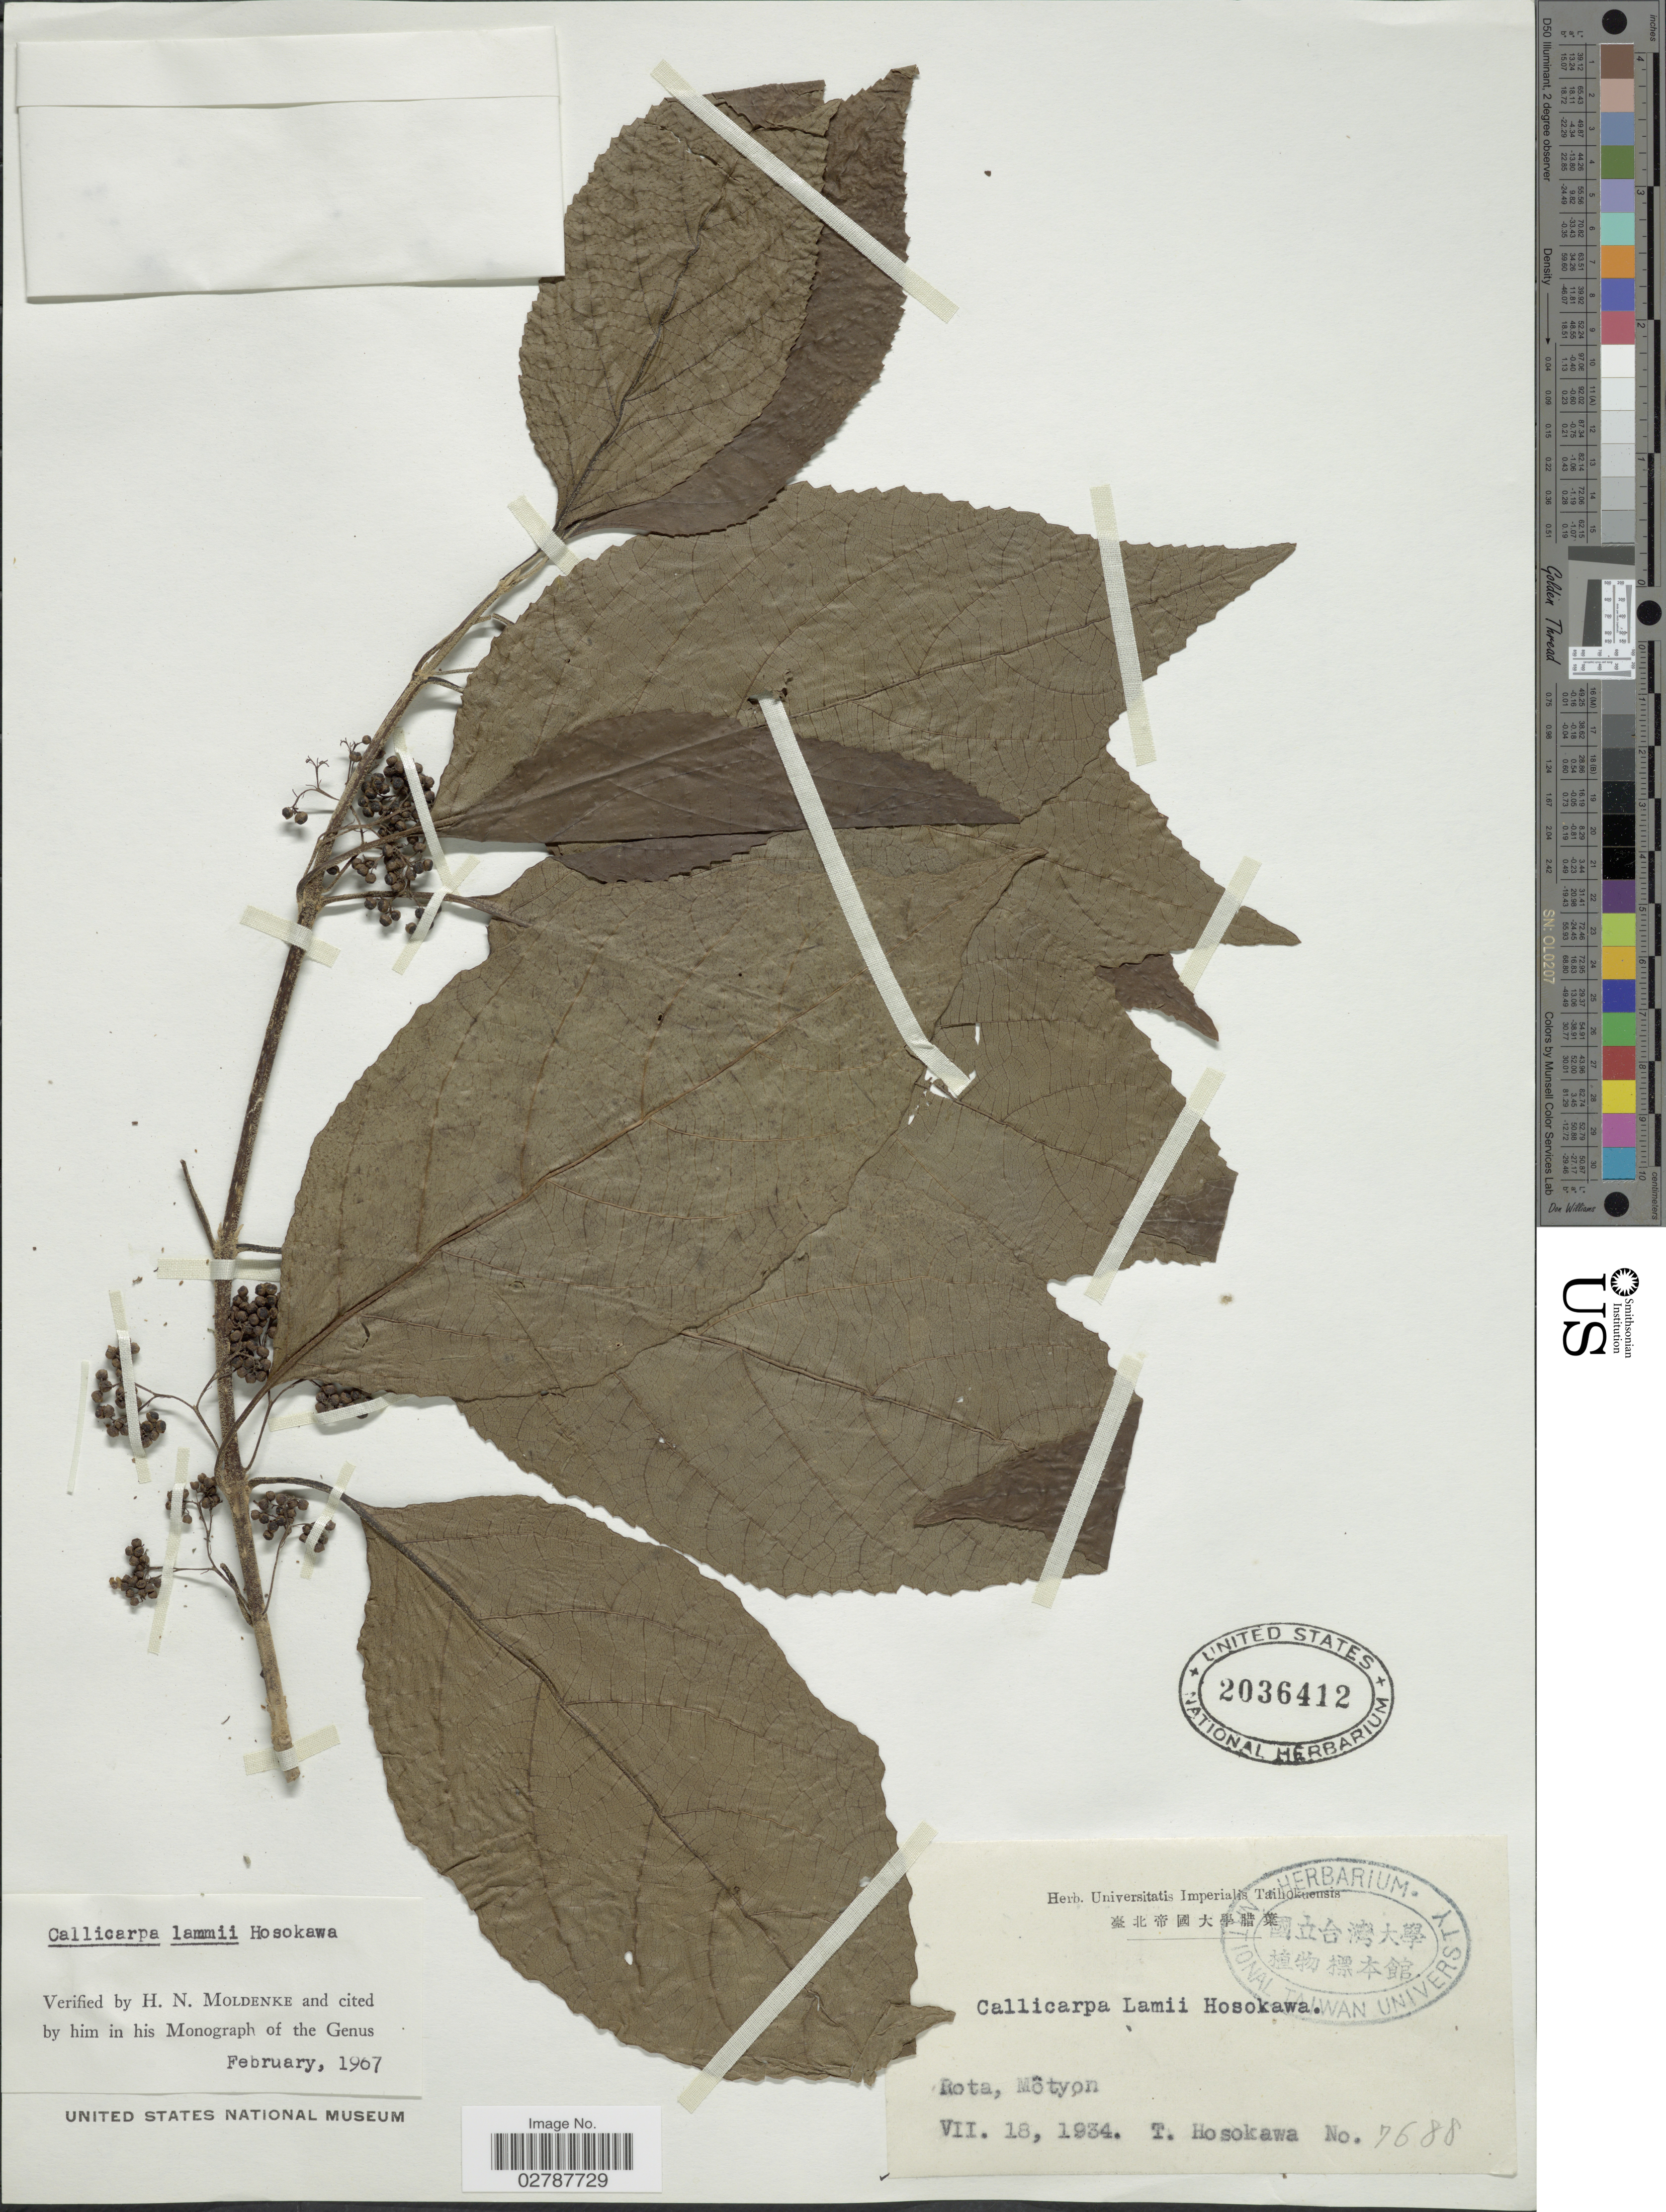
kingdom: Plantae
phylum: Tracheophyta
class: Magnoliopsida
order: Lamiales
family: Lamiaceae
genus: Callicarpa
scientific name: Callicarpa lamii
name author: Hosok.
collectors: T. Hosokawa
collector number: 7688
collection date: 1934-07-18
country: Northern Mariana Islands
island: Rota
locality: Rota, Môtyon.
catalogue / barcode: US 2036412